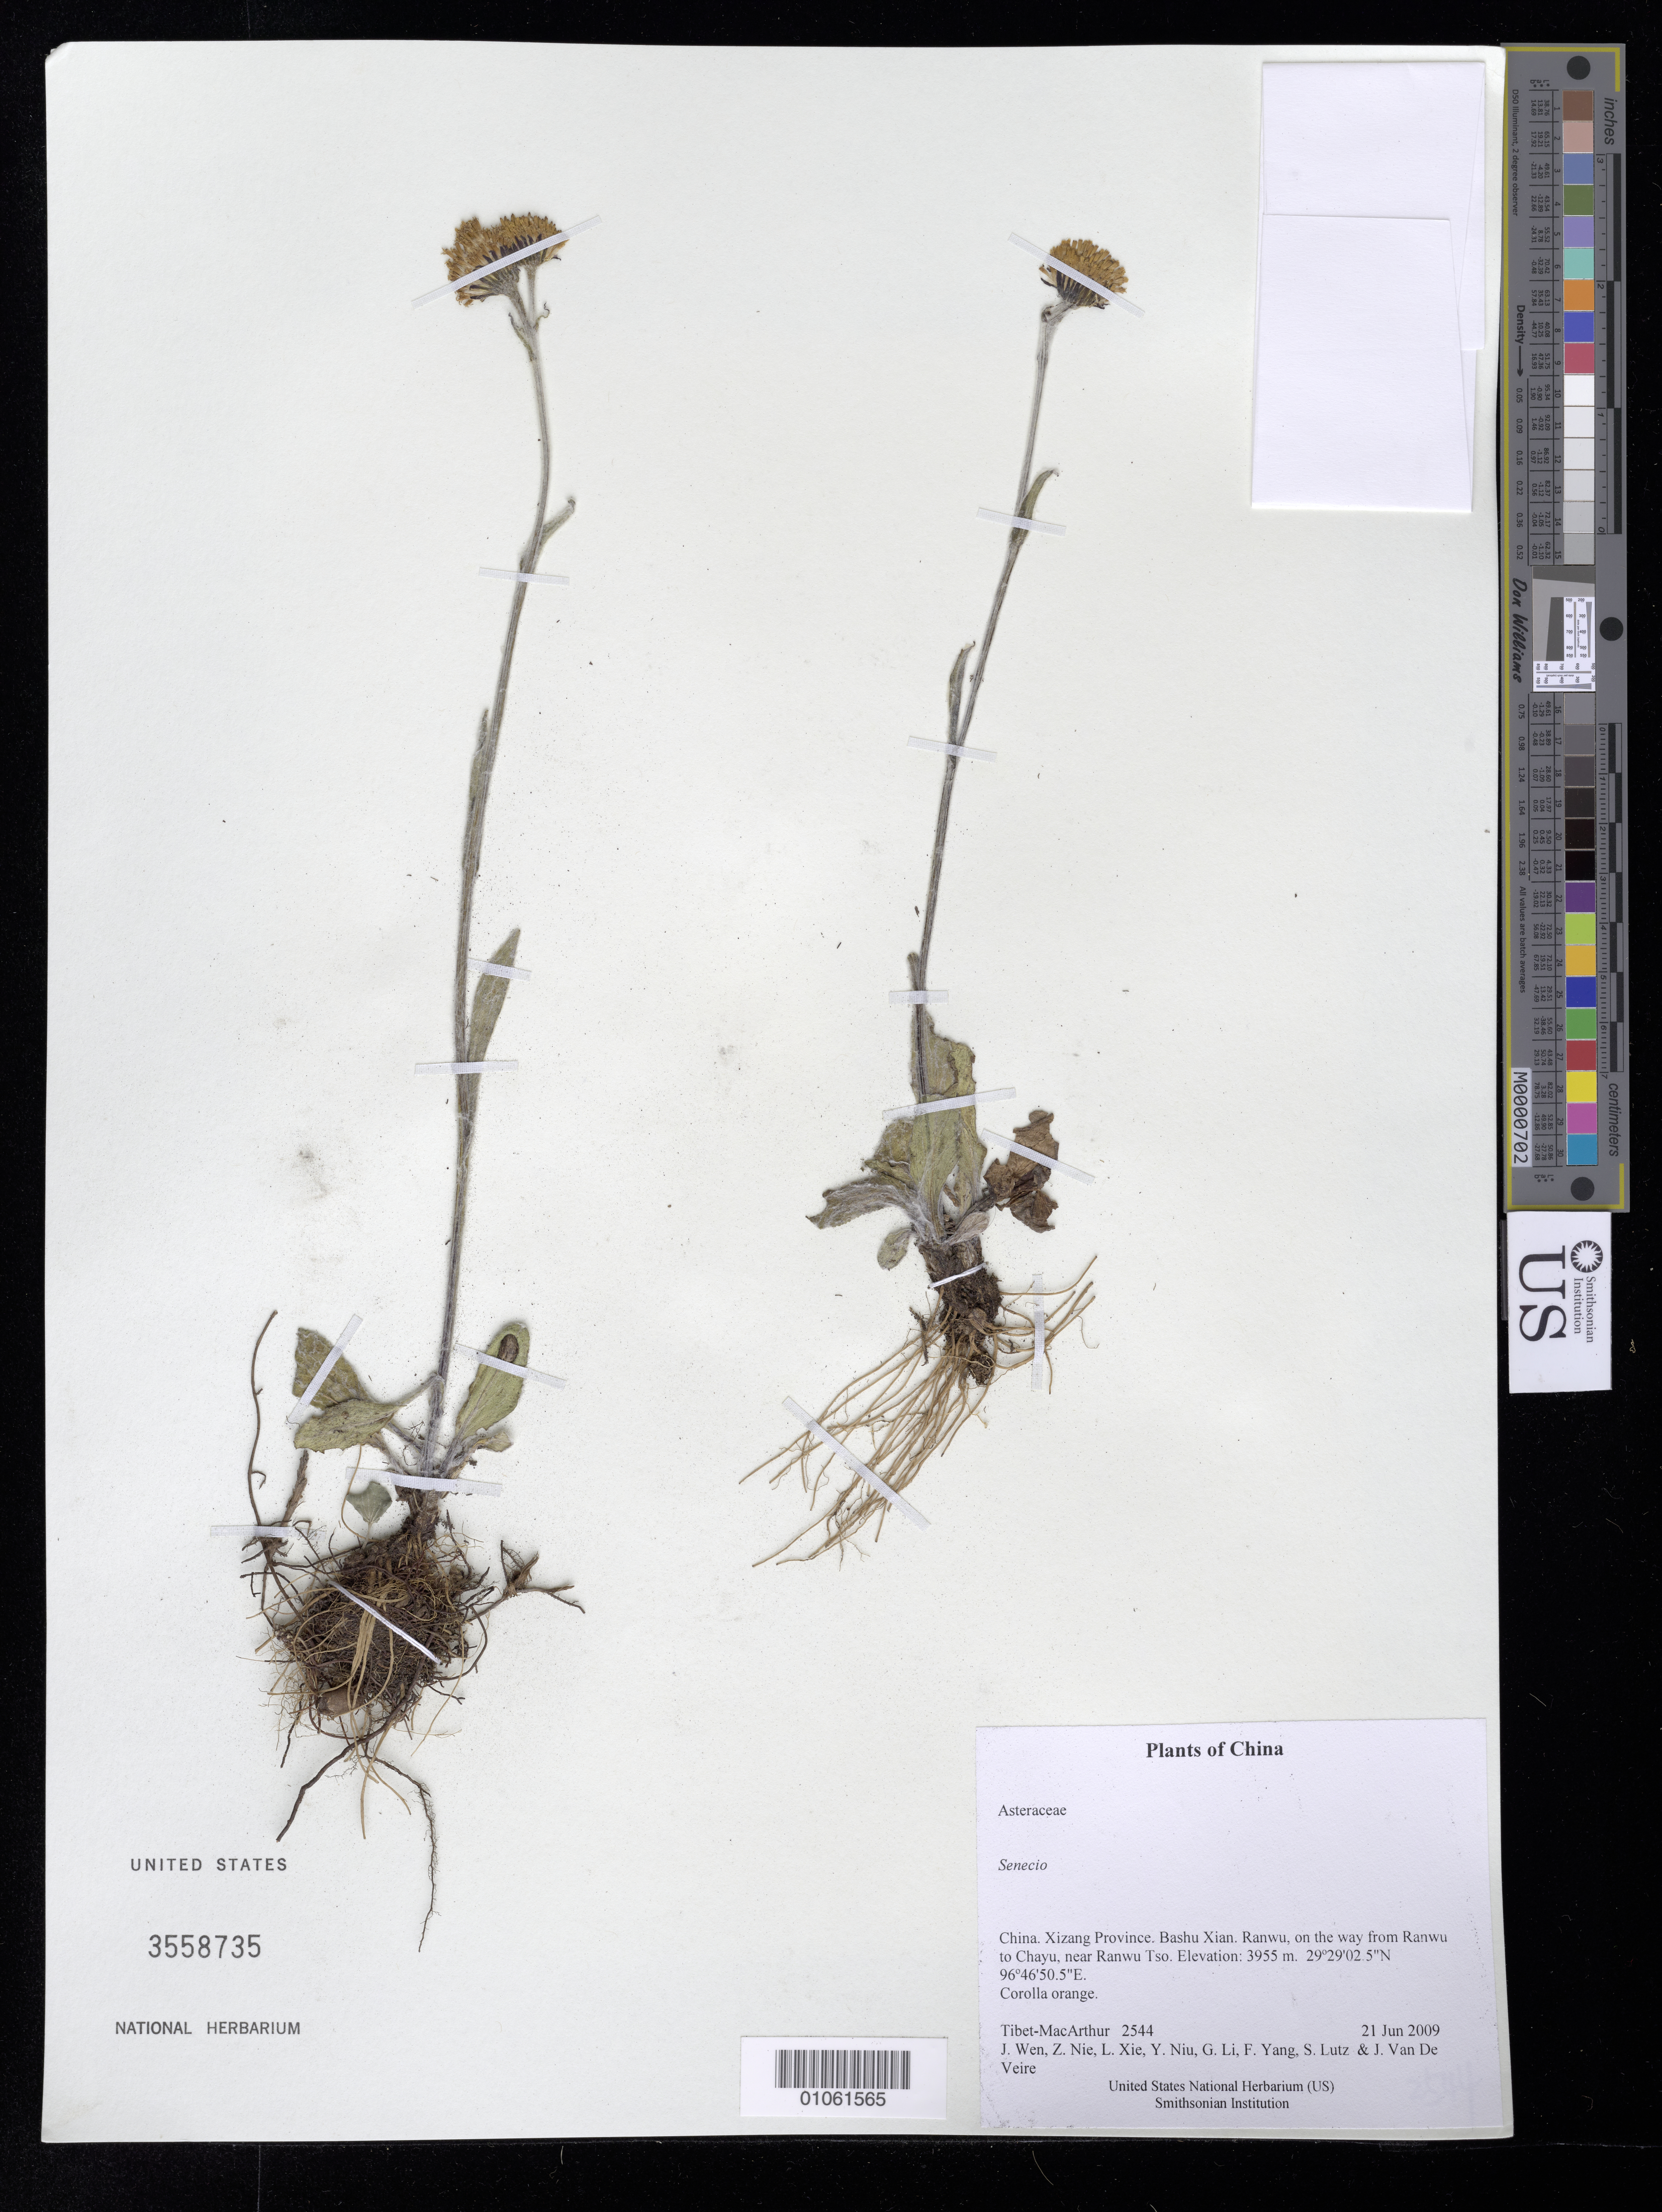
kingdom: Plantae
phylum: Tracheophyta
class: Magnoliopsida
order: Asterales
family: Asteraceae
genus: Senecio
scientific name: Senecio sp.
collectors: Tibet-MacArthur, J. Wen, Z. Nie, L. Xie, Y. Niu, G. Li, F. Yang, S. Lutz & J. Van De Veire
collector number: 2544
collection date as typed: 21 Jun 2009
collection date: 2009-06-21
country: China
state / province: Xizang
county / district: Bashu Xian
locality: Ranwu, on the way from Ranwu to Chayu, near Ranwu Tso.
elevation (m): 3955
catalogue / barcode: US 3558735